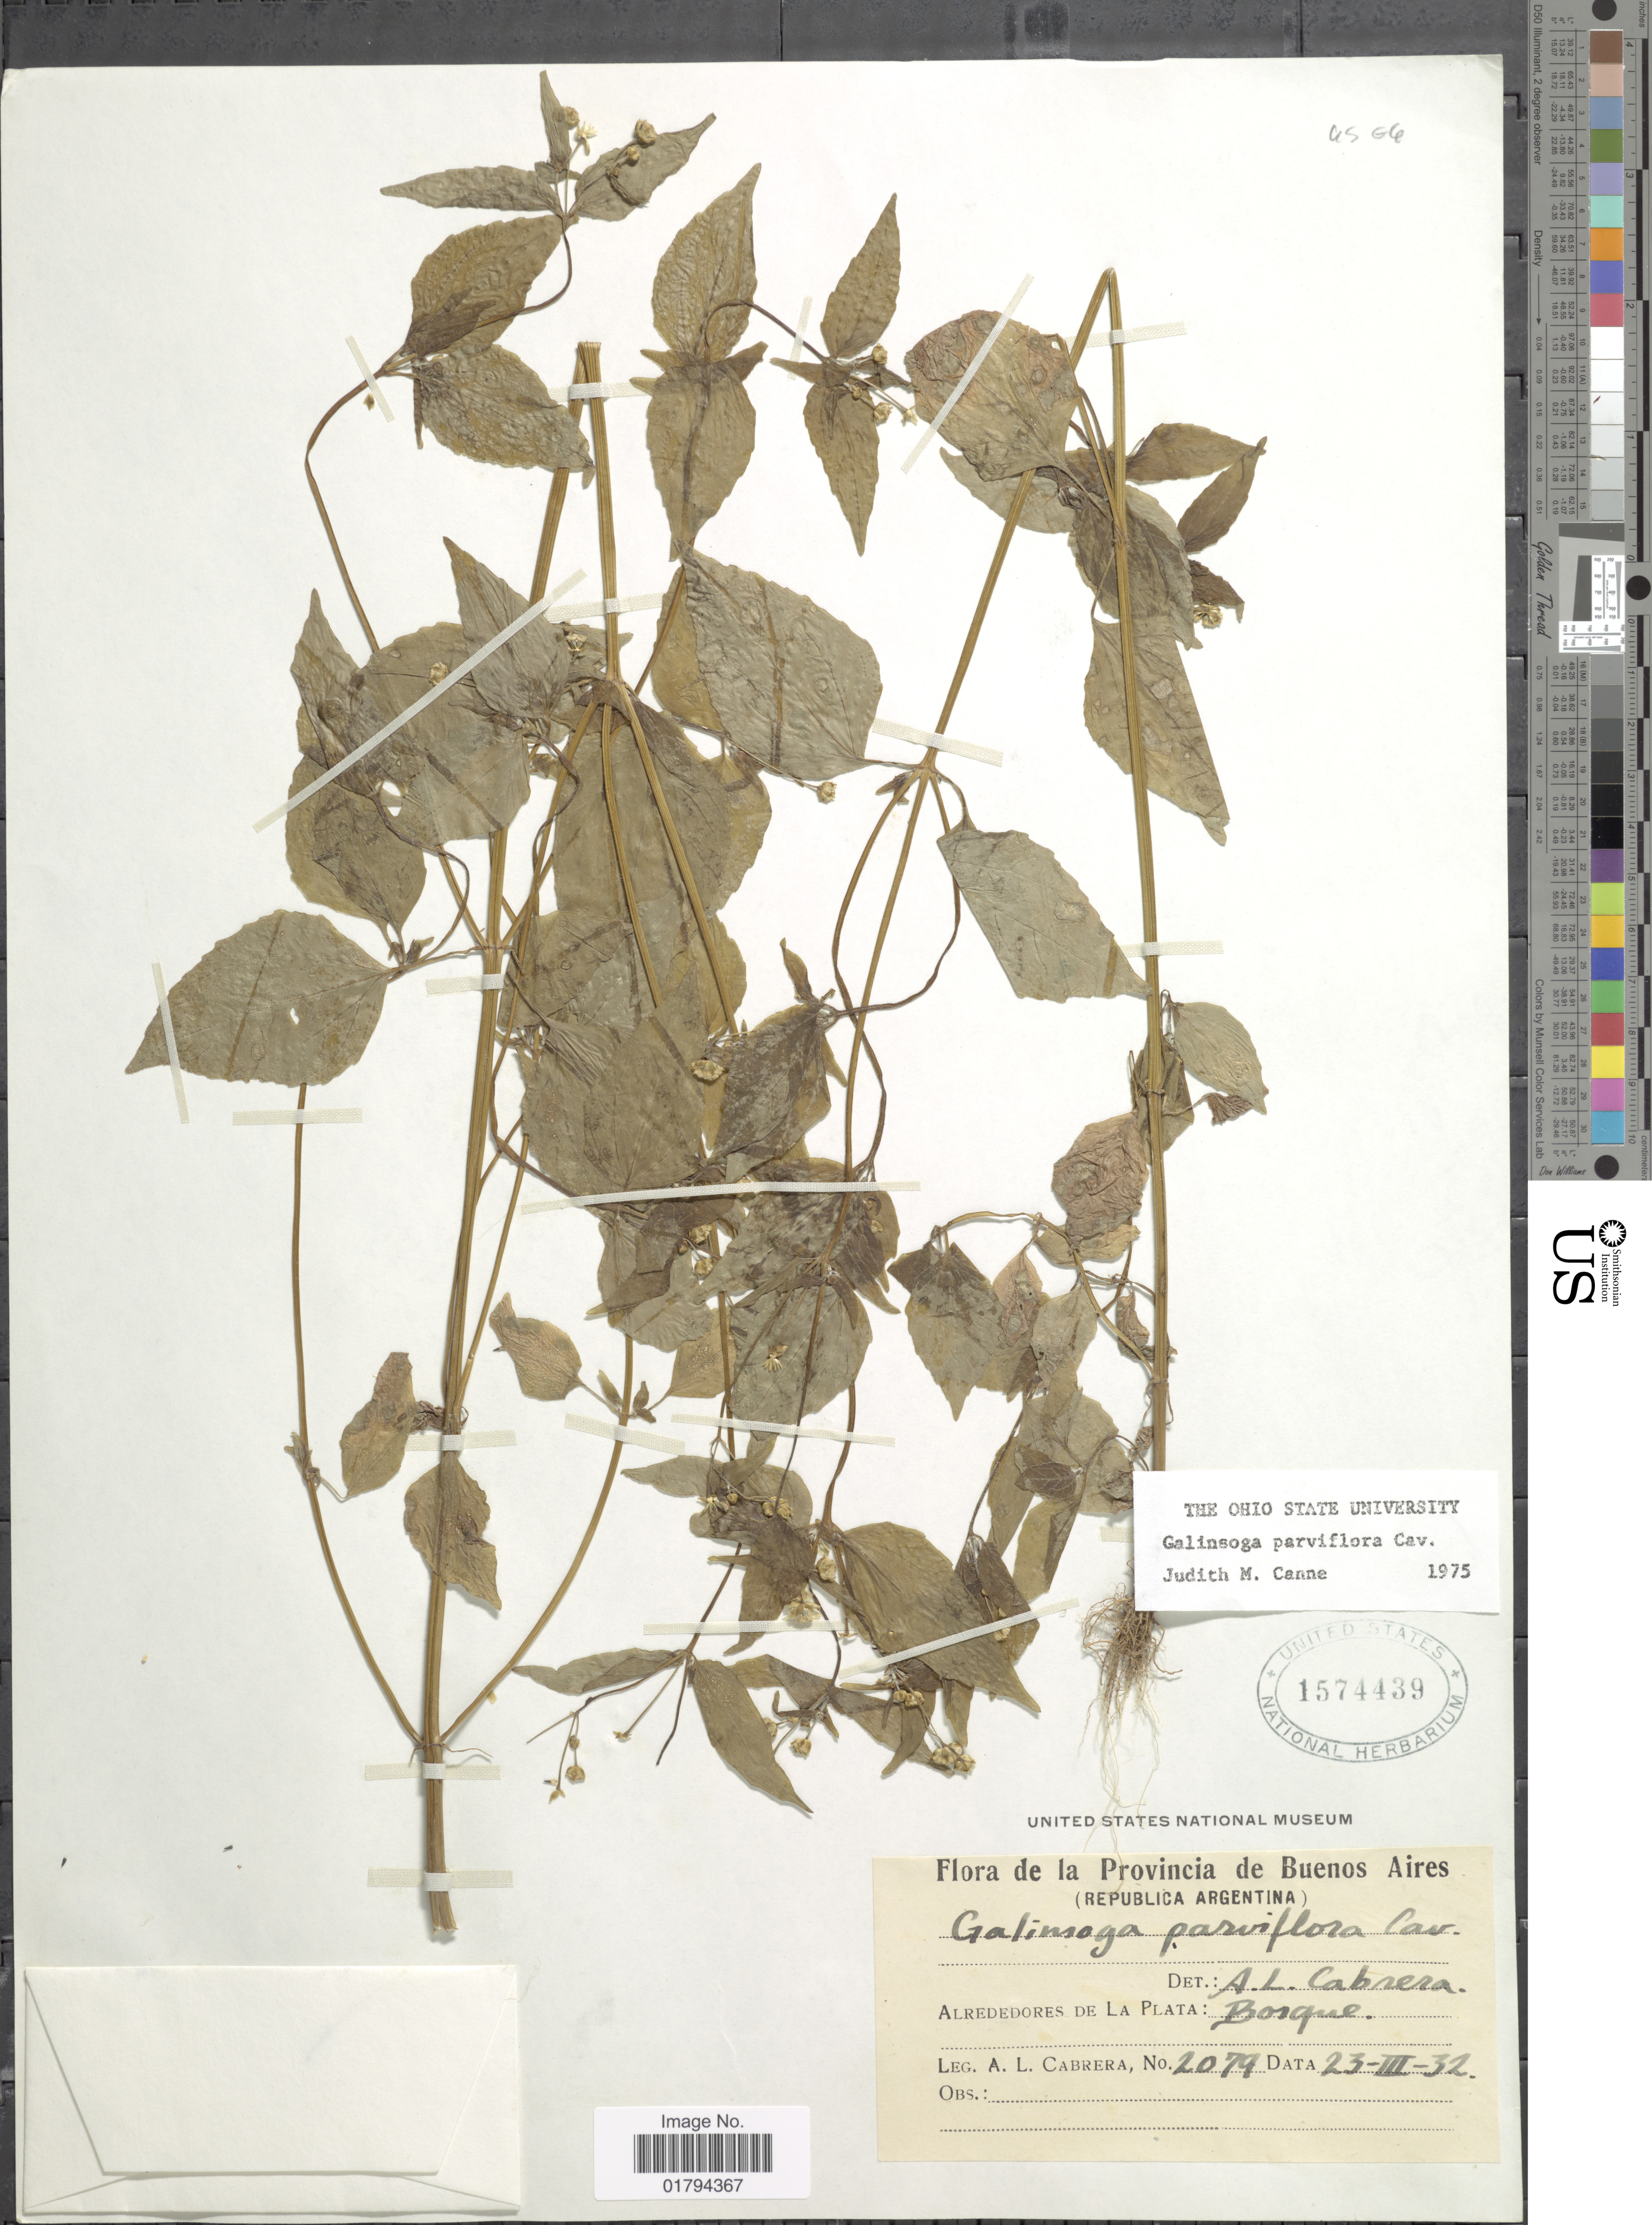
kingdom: Plantae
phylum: Tracheophyta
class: Magnoliopsida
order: Asterales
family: Asteraceae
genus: Galinsoga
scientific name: Galinsoga parviflora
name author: Cav.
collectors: A. L. Cabrera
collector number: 2079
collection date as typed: Transcribed d/m/y: 23/3/32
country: Argentina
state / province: Buenos Aires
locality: Alrededores de La Plata: Bosque.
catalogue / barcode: US 1574439